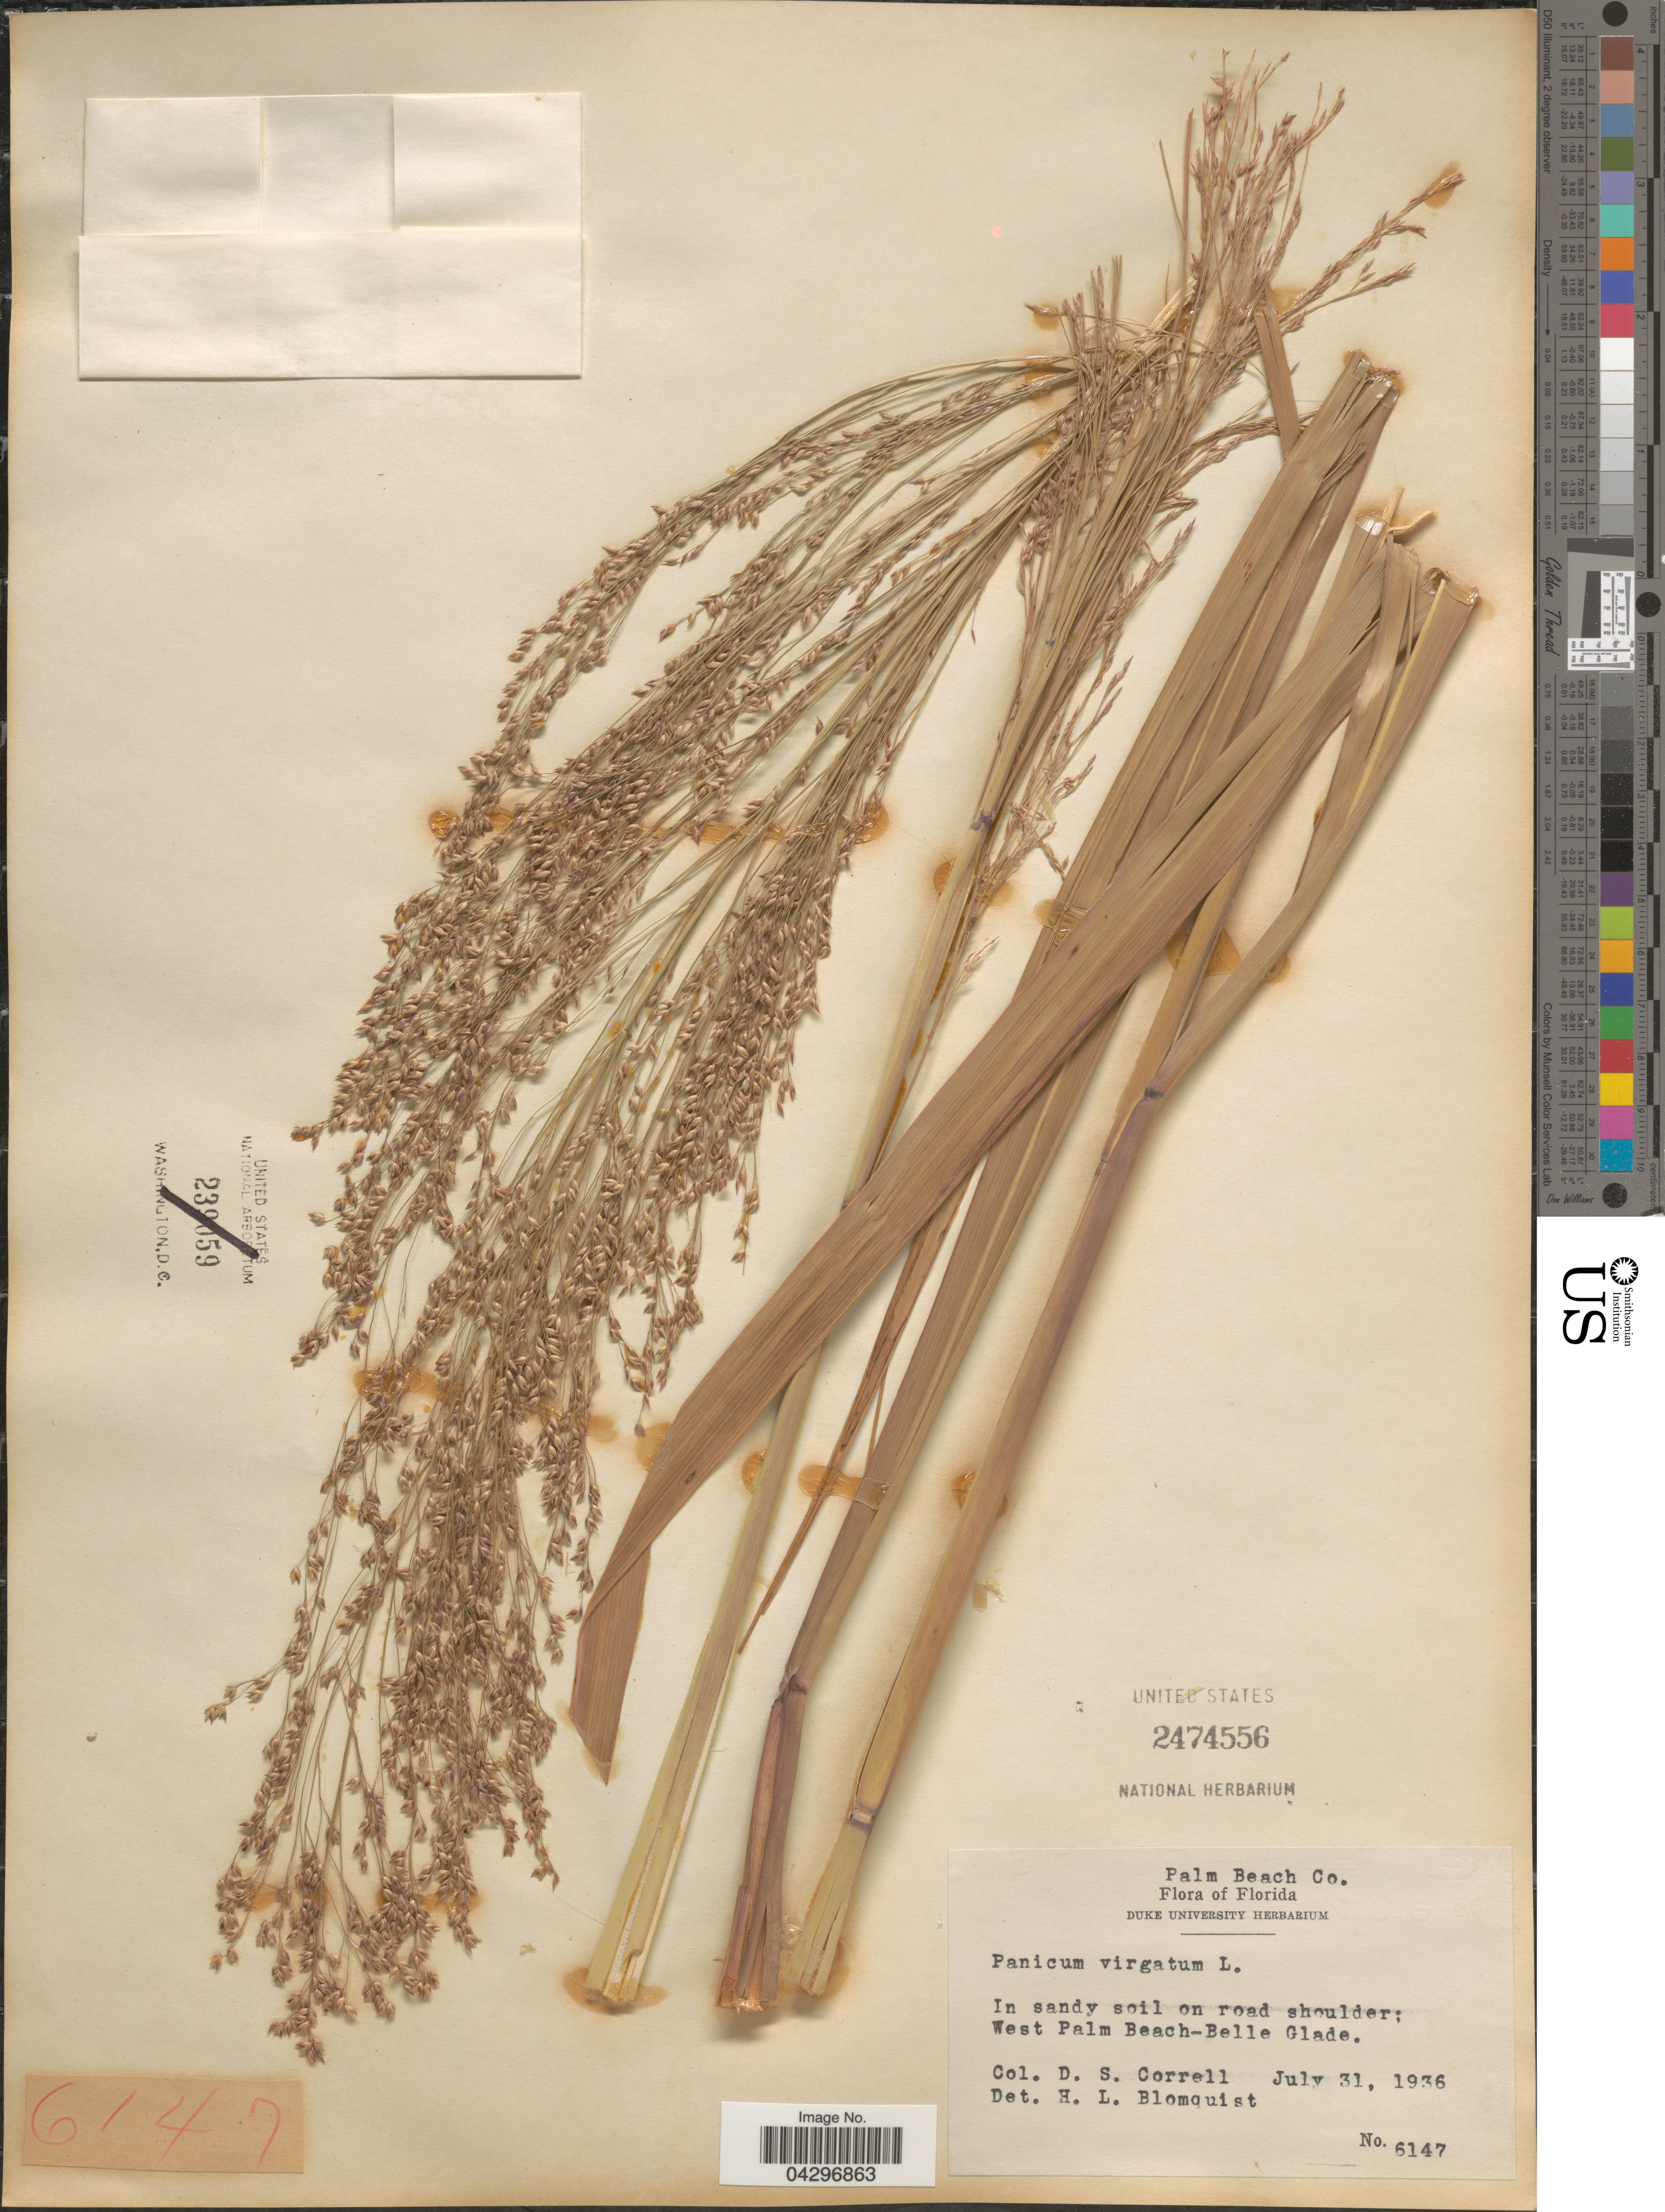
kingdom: Plantae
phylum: Tracheophyta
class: Liliopsida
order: Poales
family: Poaceae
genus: Panicum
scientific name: Panicum virgatum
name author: L.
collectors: D. S. Correll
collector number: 6147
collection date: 1936-07-31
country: United States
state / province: Florida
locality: Palm Beach Co. West Palm Beach-Belle Glade.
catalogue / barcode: US 2474556